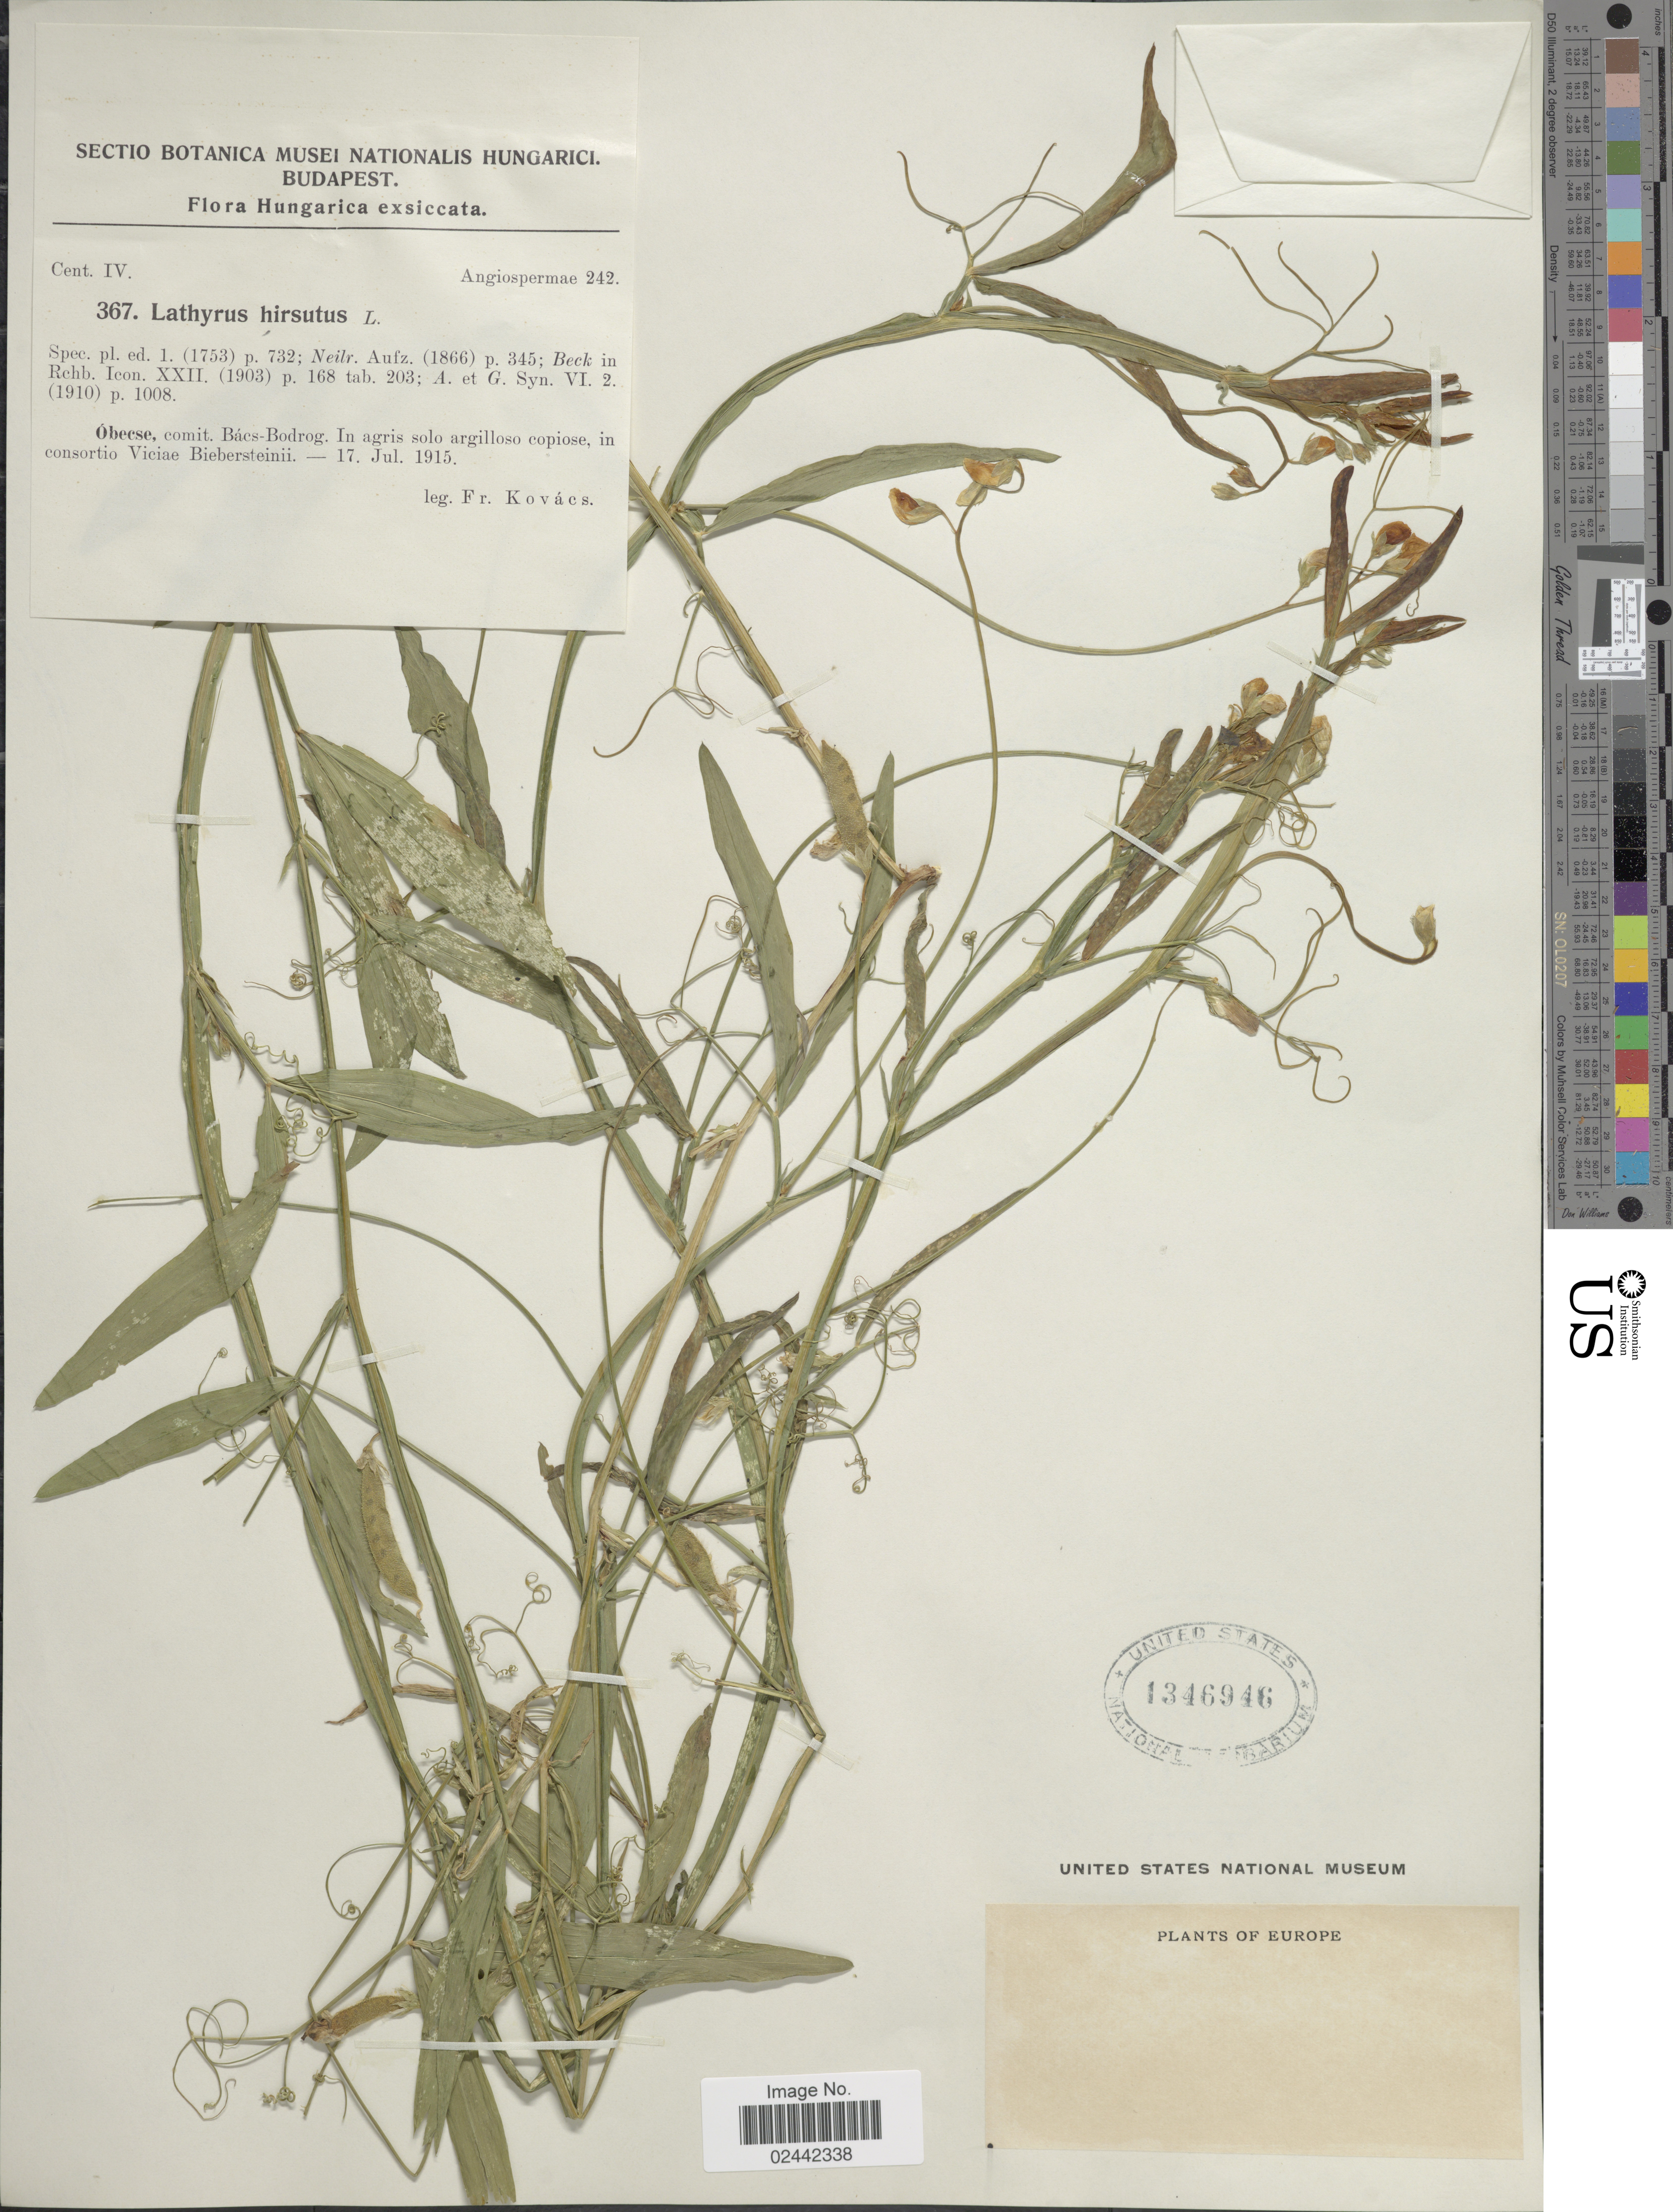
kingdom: Plantae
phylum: Tracheophyta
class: Magnoliopsida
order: Fabales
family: Fabaceae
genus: Lathyrus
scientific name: Lathyrus hirsutus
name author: L.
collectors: F. Kovacs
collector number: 367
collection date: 1915-07-17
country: Hungary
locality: Obeese, comit, Bacs-Bodrog, In agris solo Argillos copiose in, consortio Viciae Binersteinii.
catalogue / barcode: US 1346946